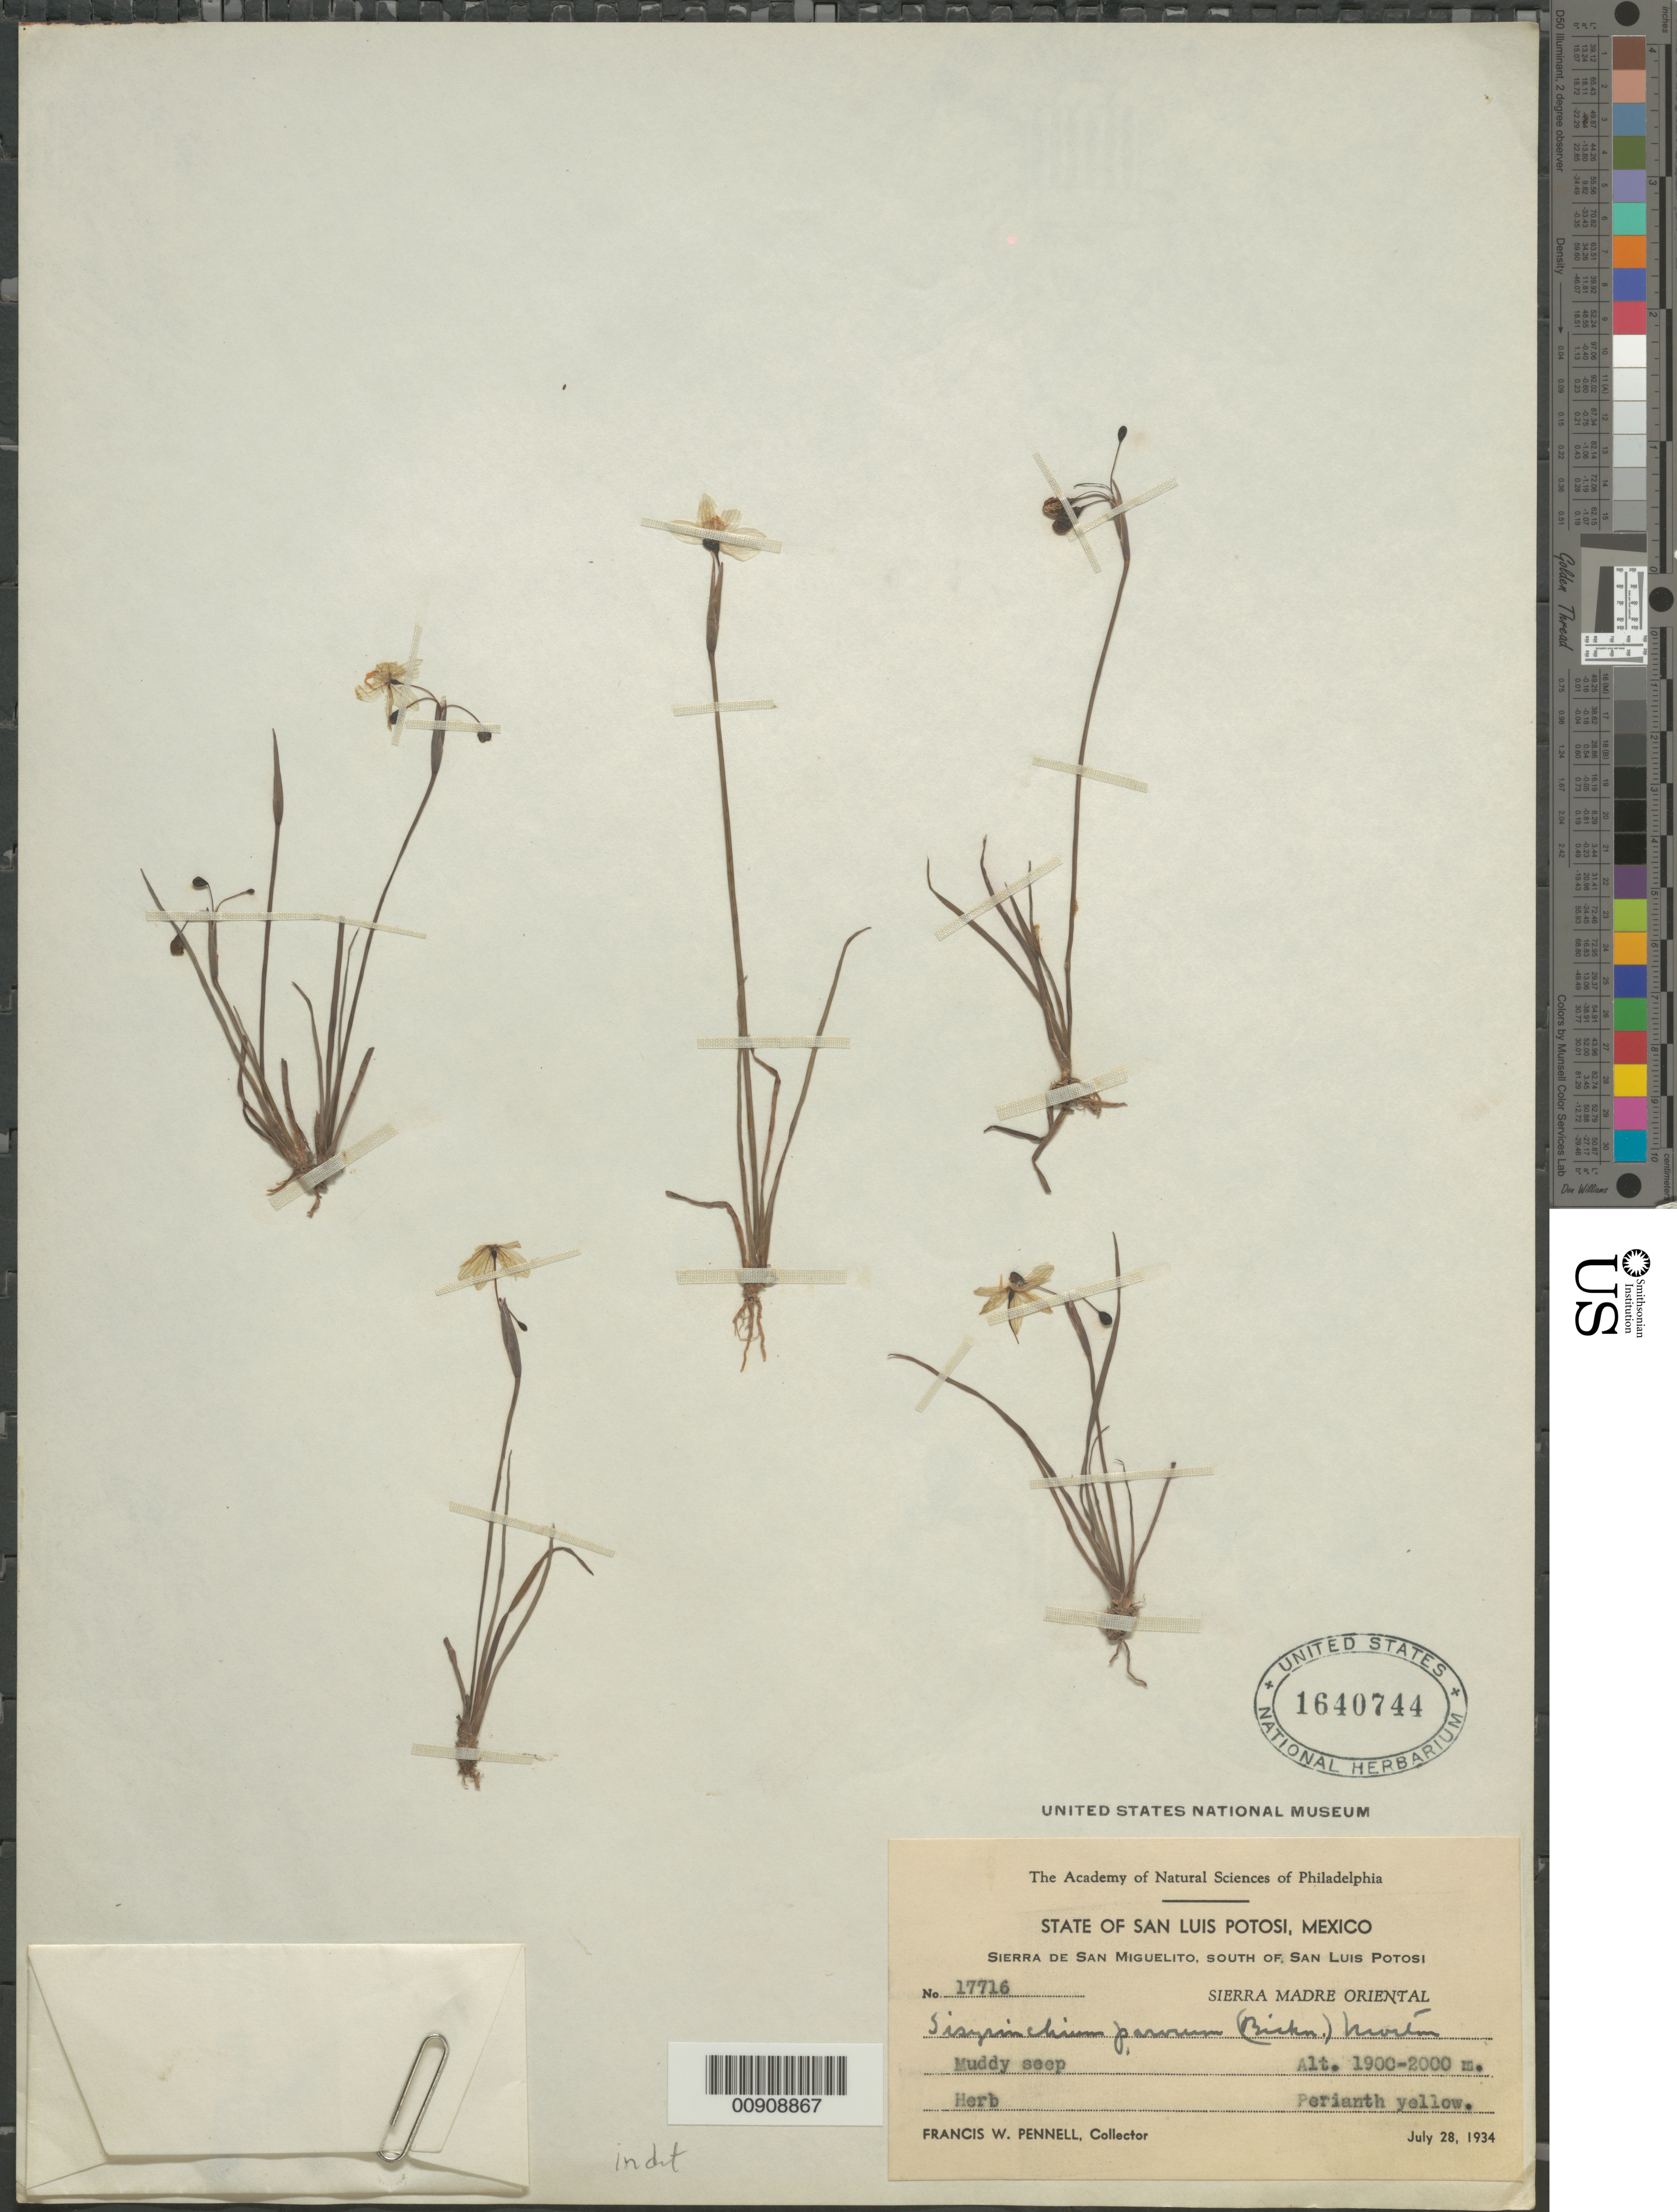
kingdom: Plantae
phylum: Tracheophyta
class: Liliopsida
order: Asparagales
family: Iridaceae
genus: Sisyrinchium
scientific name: Sisyrinchium sp.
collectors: F. W. Pennell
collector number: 17716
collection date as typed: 28 Jul 1934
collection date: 1934-07-28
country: Mexico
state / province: San Luis Potosí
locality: Sierra de San Miguelito, south of San Luis Potosí. Sierra Madre Oriental.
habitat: Muddy seep.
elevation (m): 2000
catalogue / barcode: US 1640744